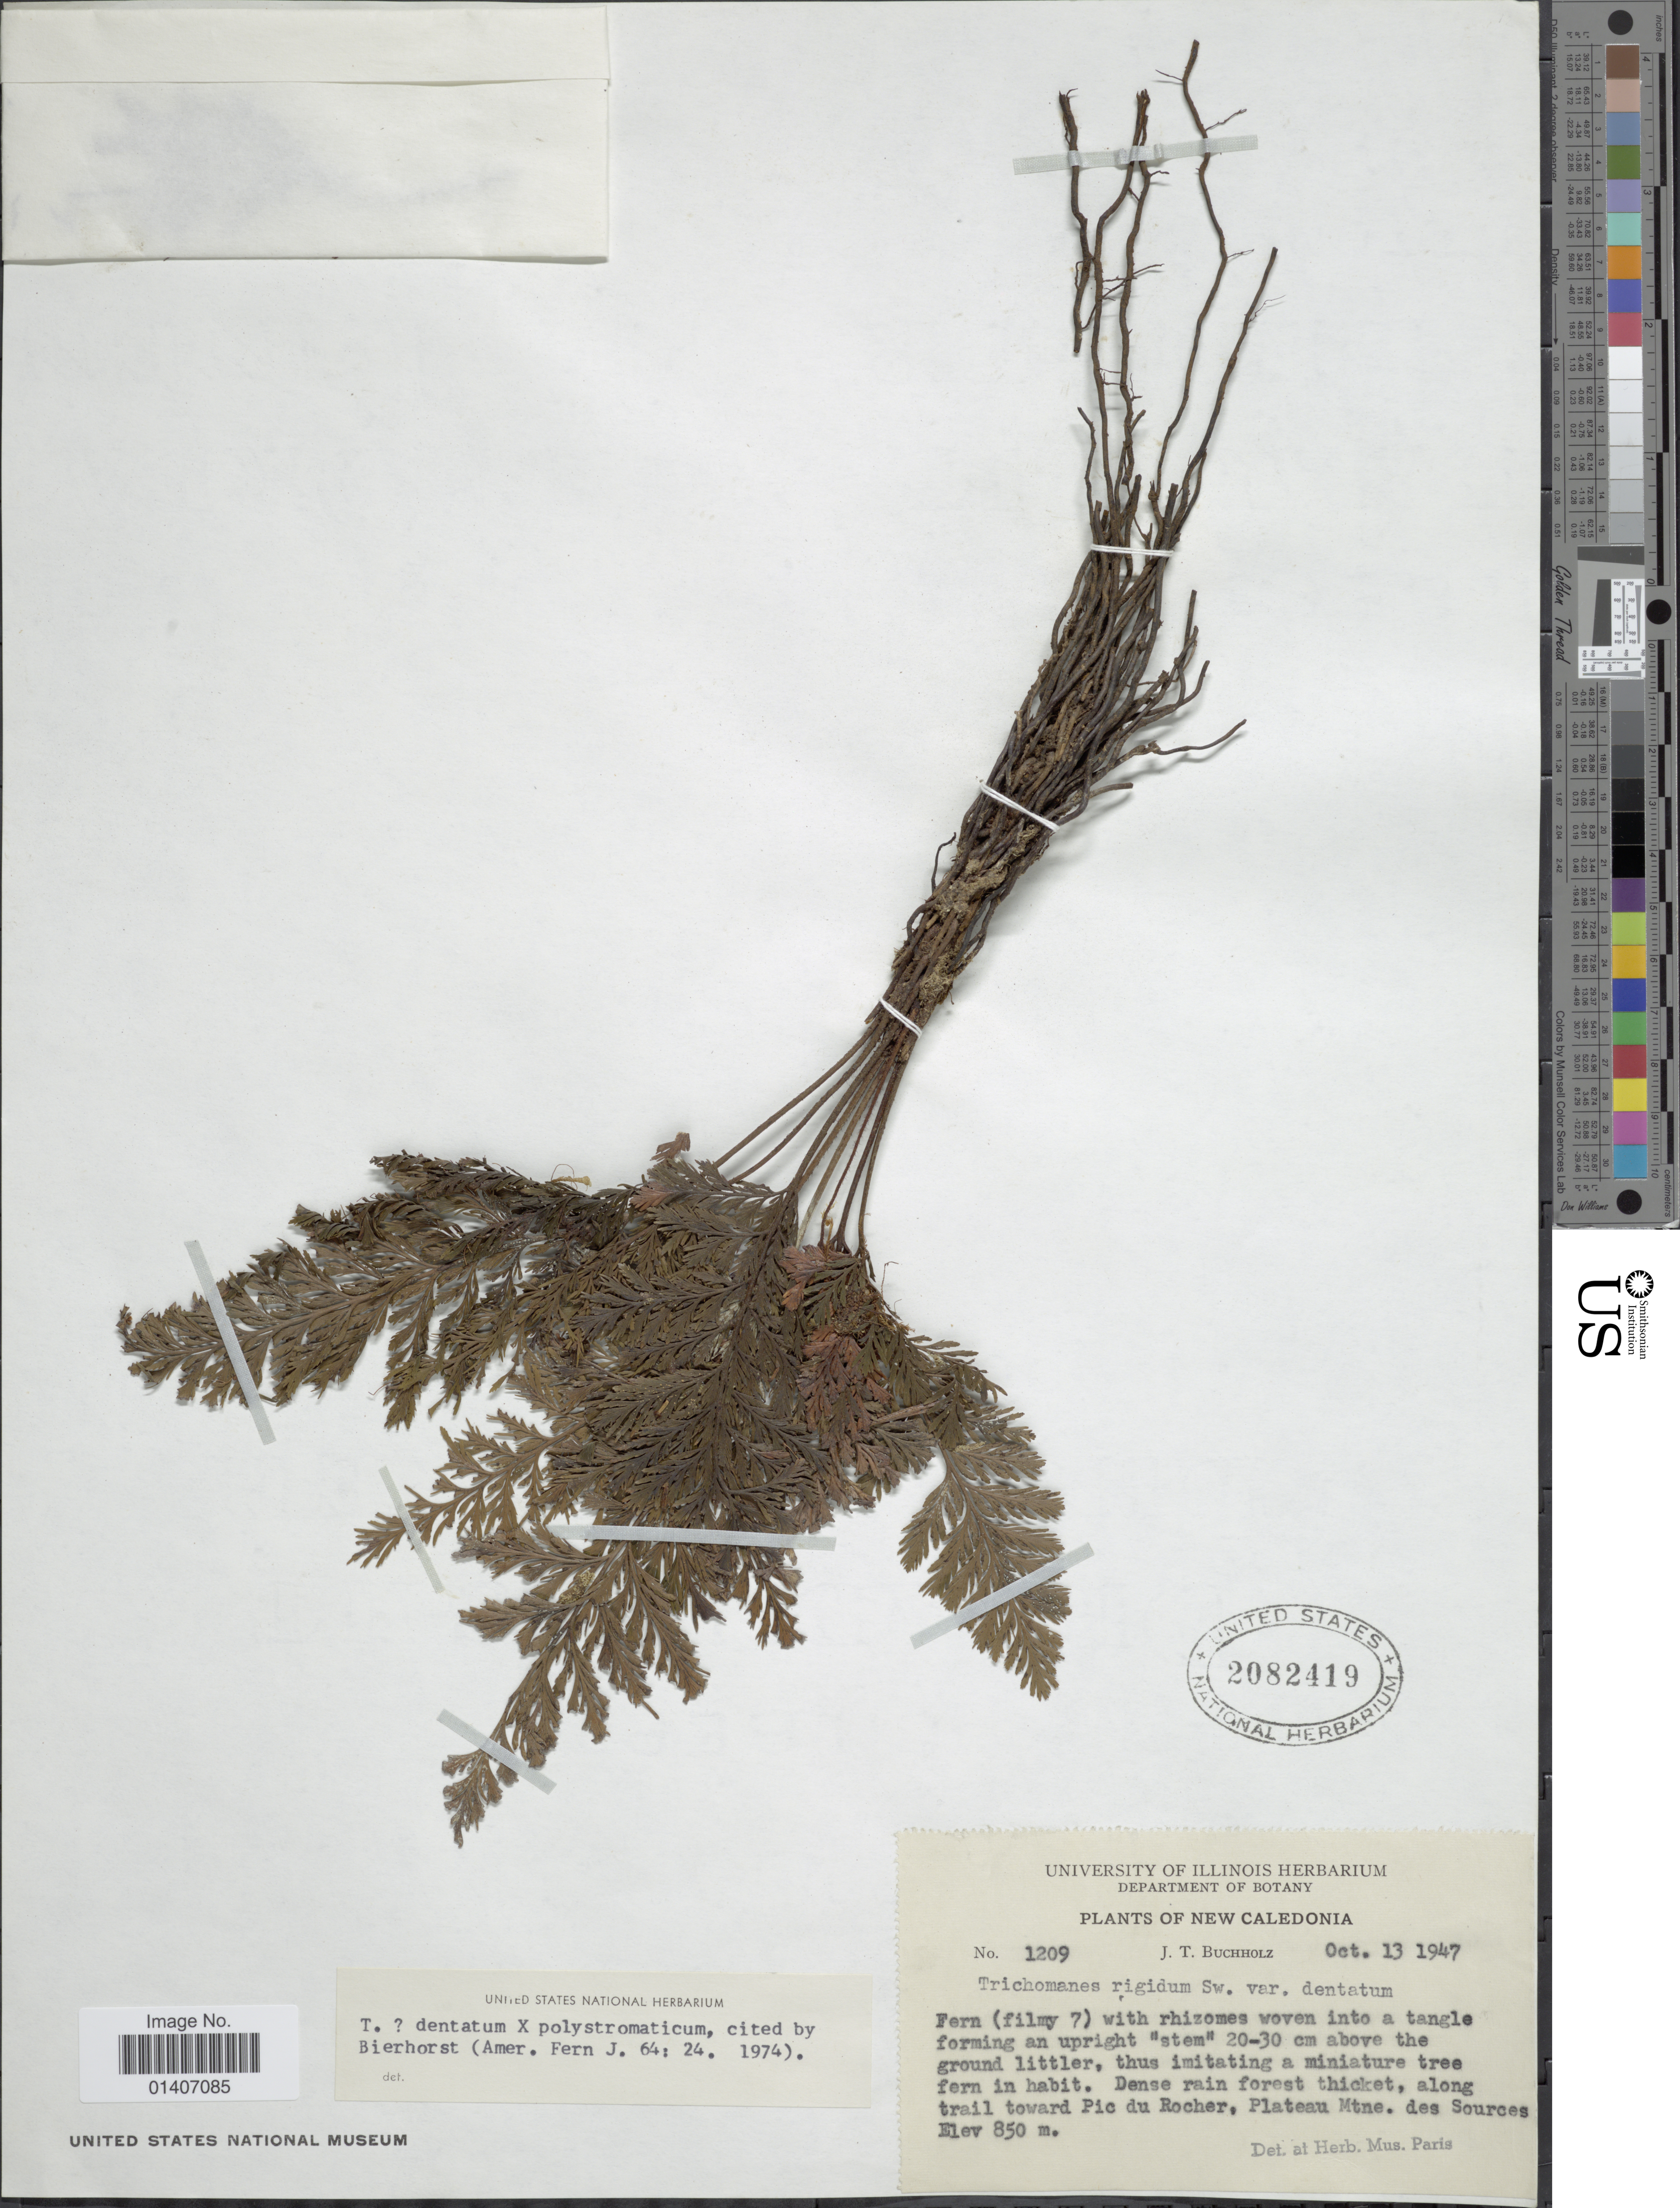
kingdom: Plantae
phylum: Tracheophyta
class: Polypodiopsida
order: Hymenophyllales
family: Hymenophyllaceae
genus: Abrodictyum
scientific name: Abrodictyum dentatum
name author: (Bosch) Ebihara & K. Iwats.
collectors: J. T. Buchholz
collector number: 1209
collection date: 1947-10-13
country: New Caledonia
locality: Dense rain forest thicket, along trail toward Pic du Rocher, plateau Mtne, des Sources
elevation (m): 850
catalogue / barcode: US 2082419